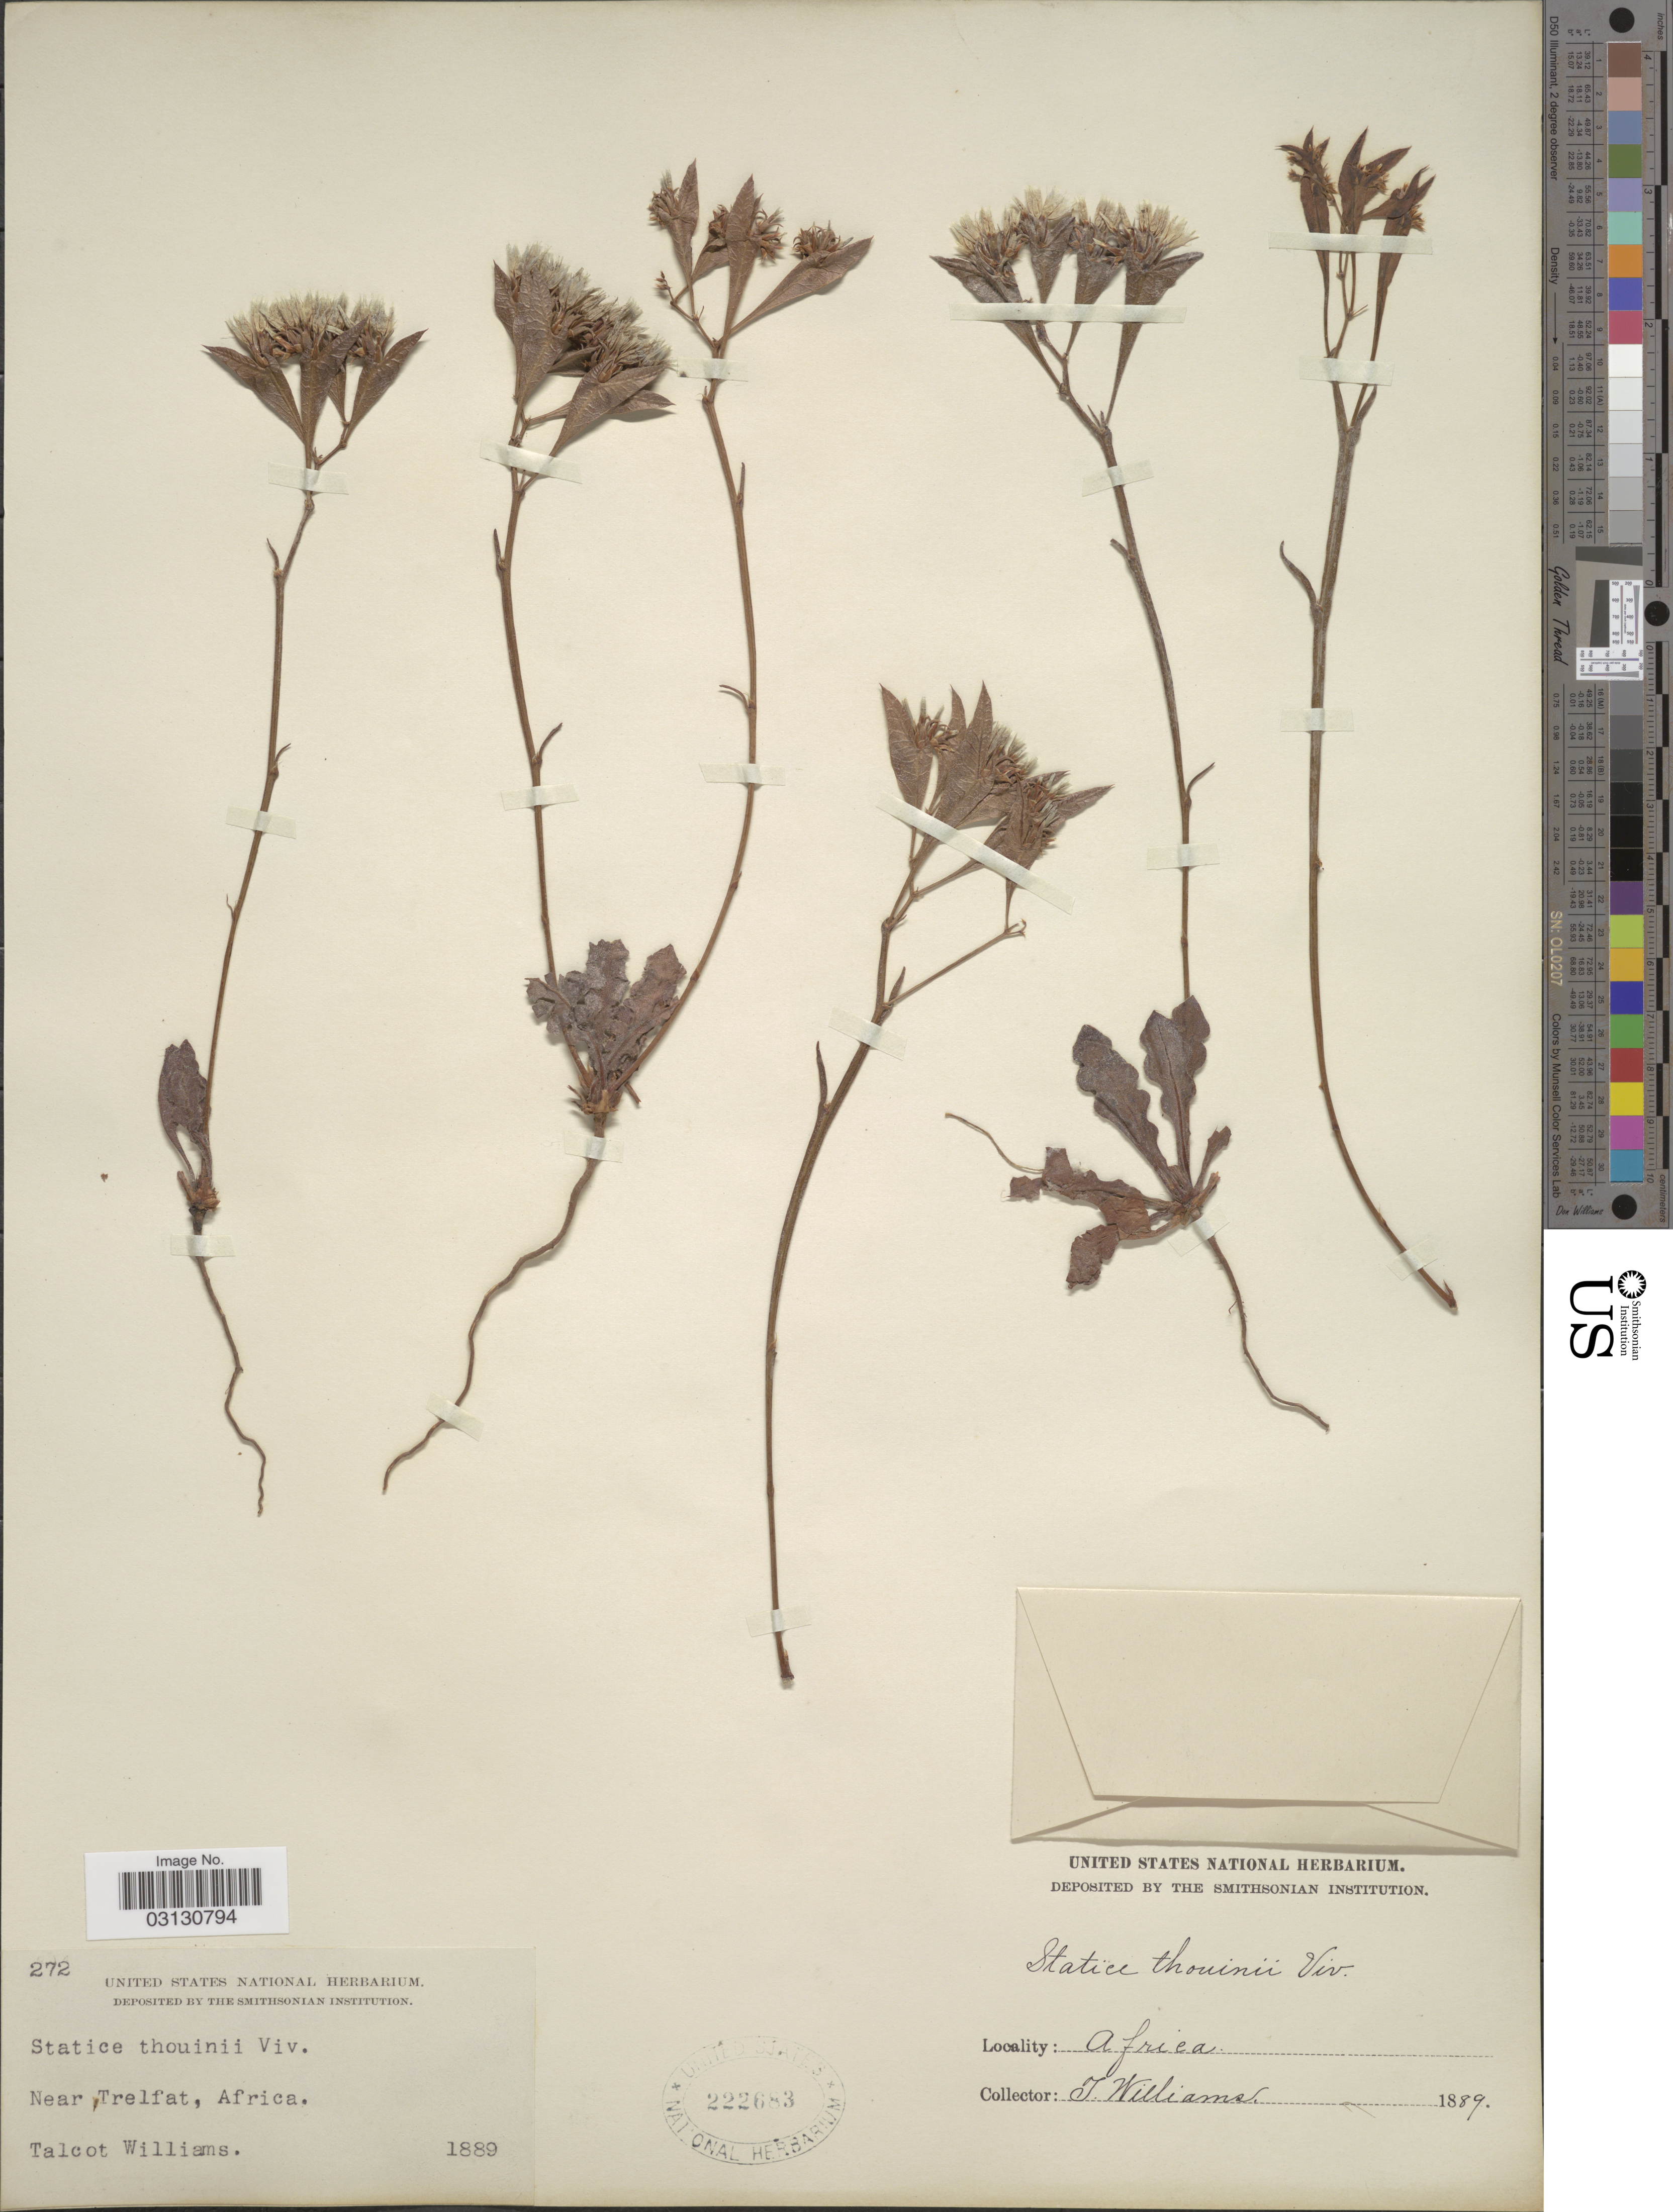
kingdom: Plantae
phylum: Tracheophyta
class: Magnoliopsida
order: Caryophyllales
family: Plumbaginaceae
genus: Limonium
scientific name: Limonium thouinii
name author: Kuntze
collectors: T. Williams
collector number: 272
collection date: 1889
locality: Near Trelfat, Africa.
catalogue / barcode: US 222683